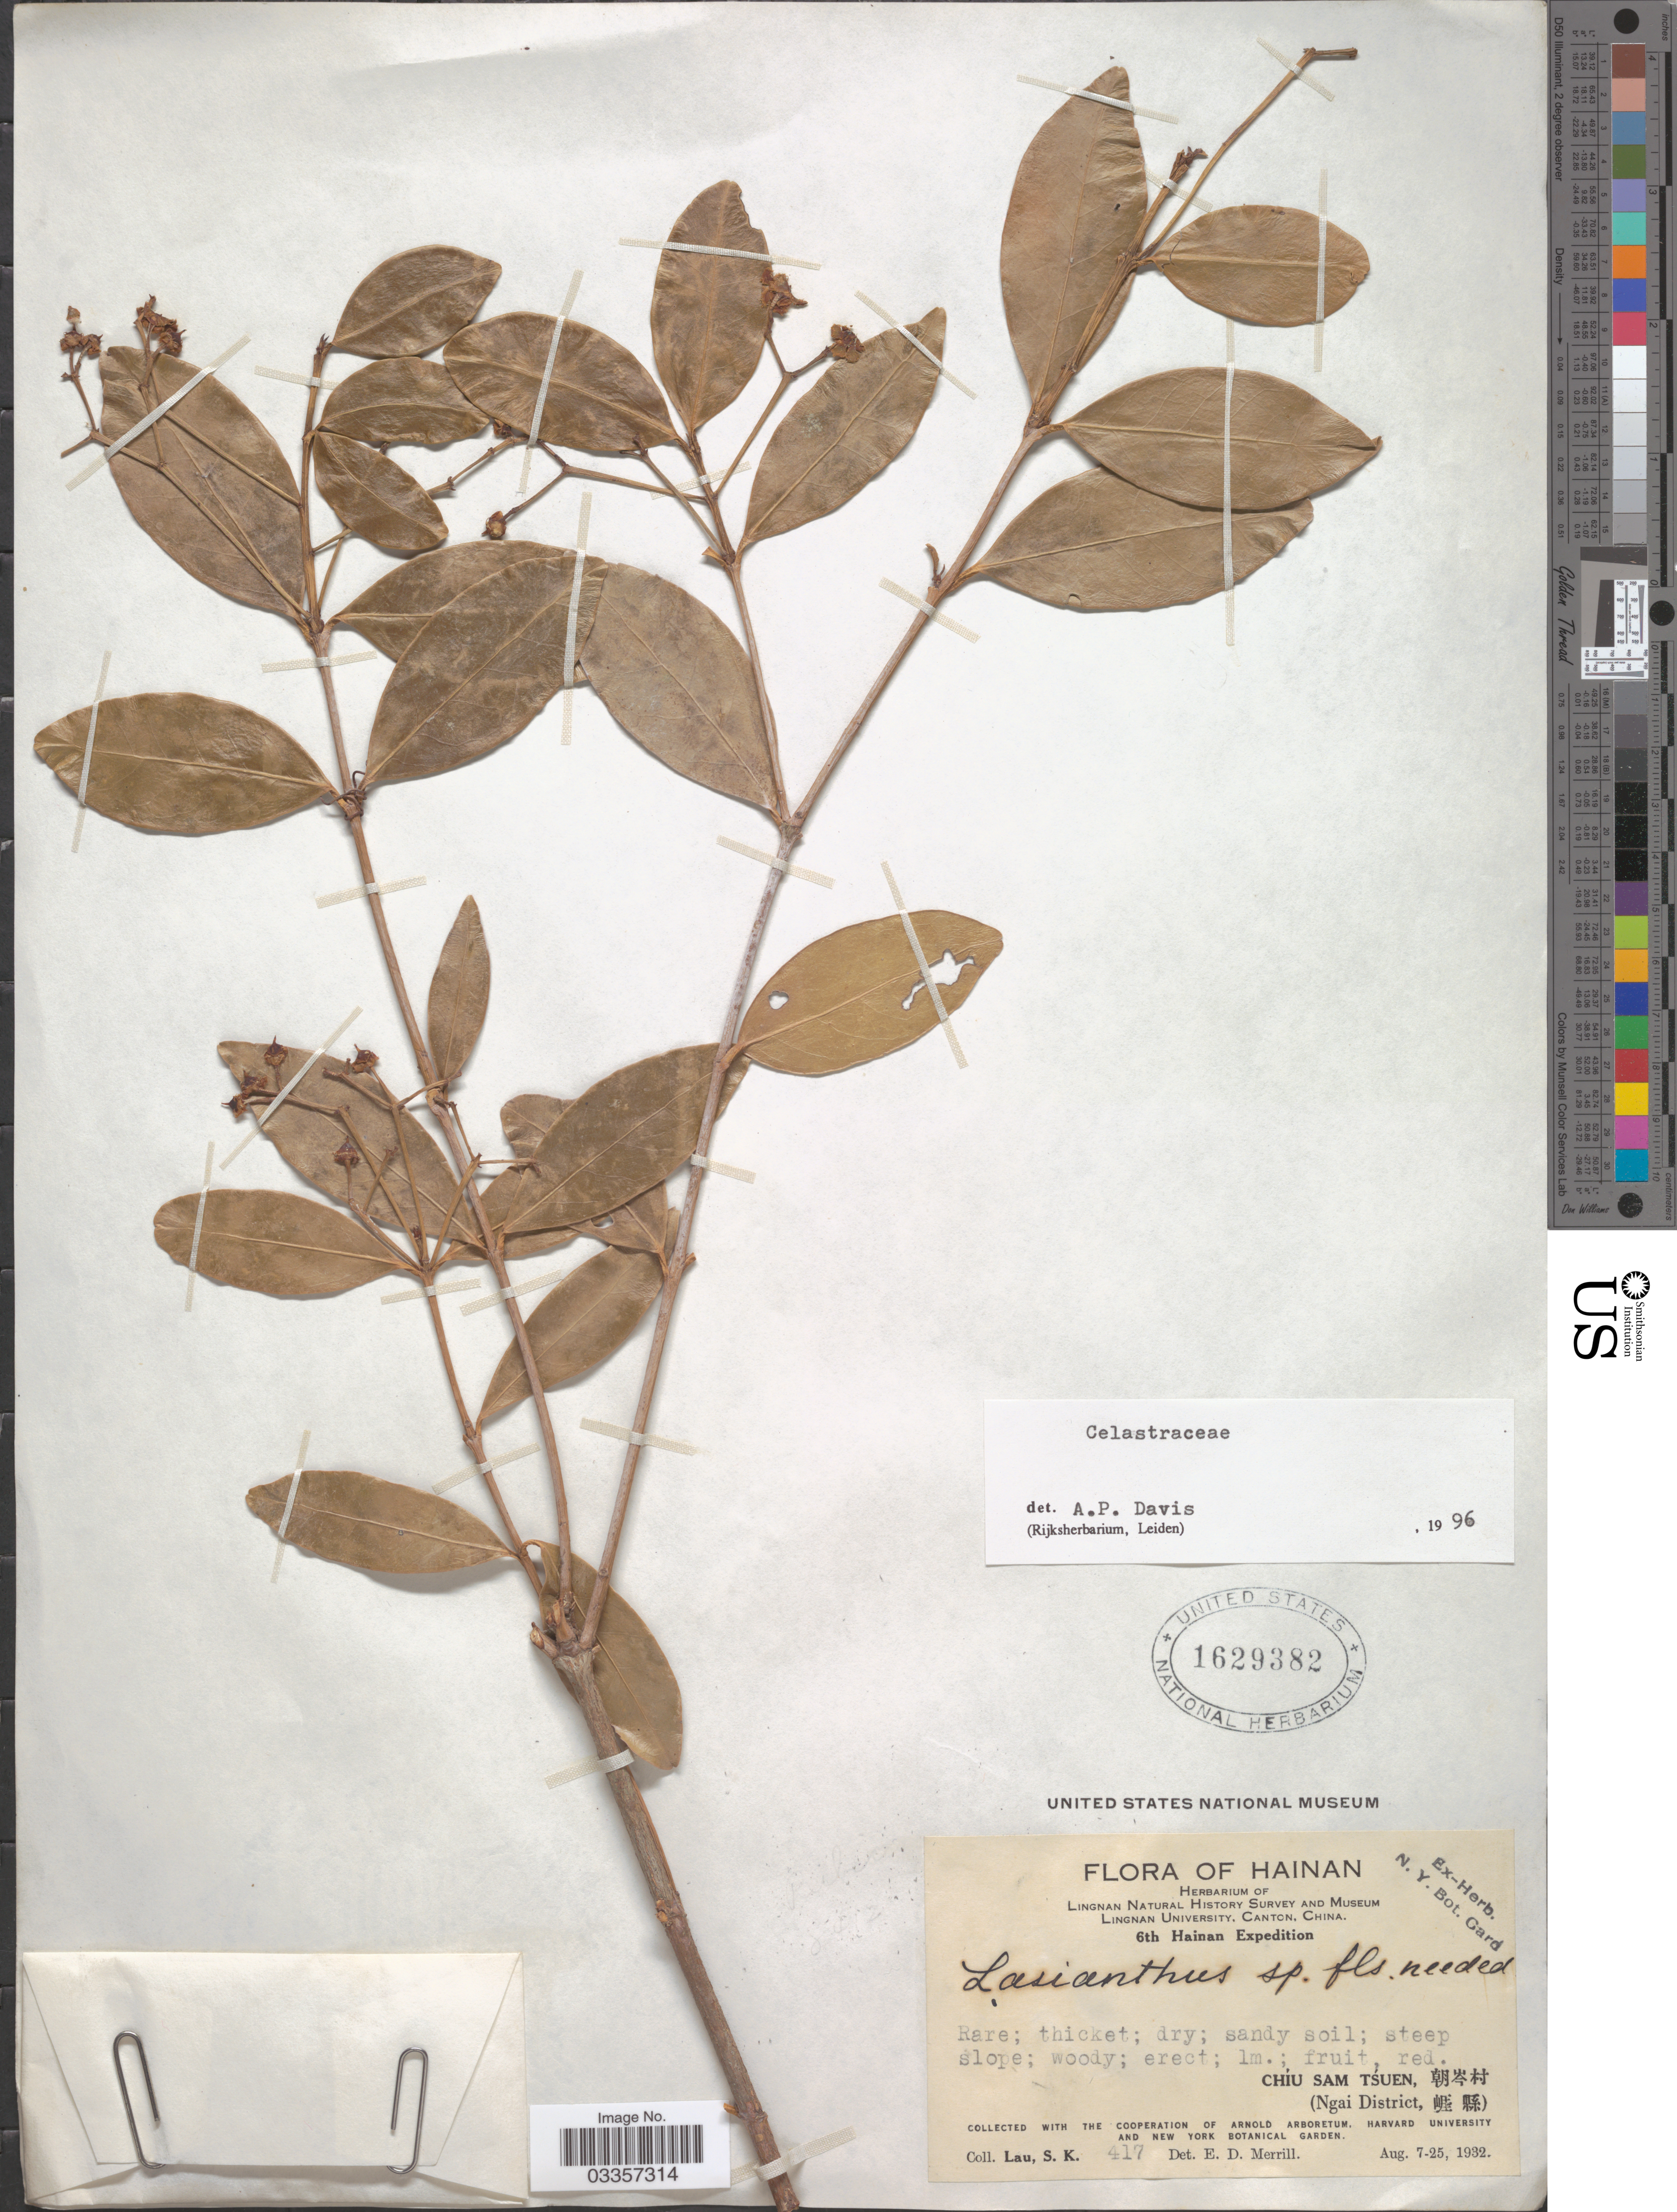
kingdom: Plantae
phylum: Tracheophyta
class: Magnoliopsida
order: Celastrales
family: Celastraceae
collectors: S. K. Lau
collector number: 417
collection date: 1932-08-07/1932-08-25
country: China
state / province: Hainan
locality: Chiu Sam Tsuen. (Ngai District).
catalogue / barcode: US 1629382